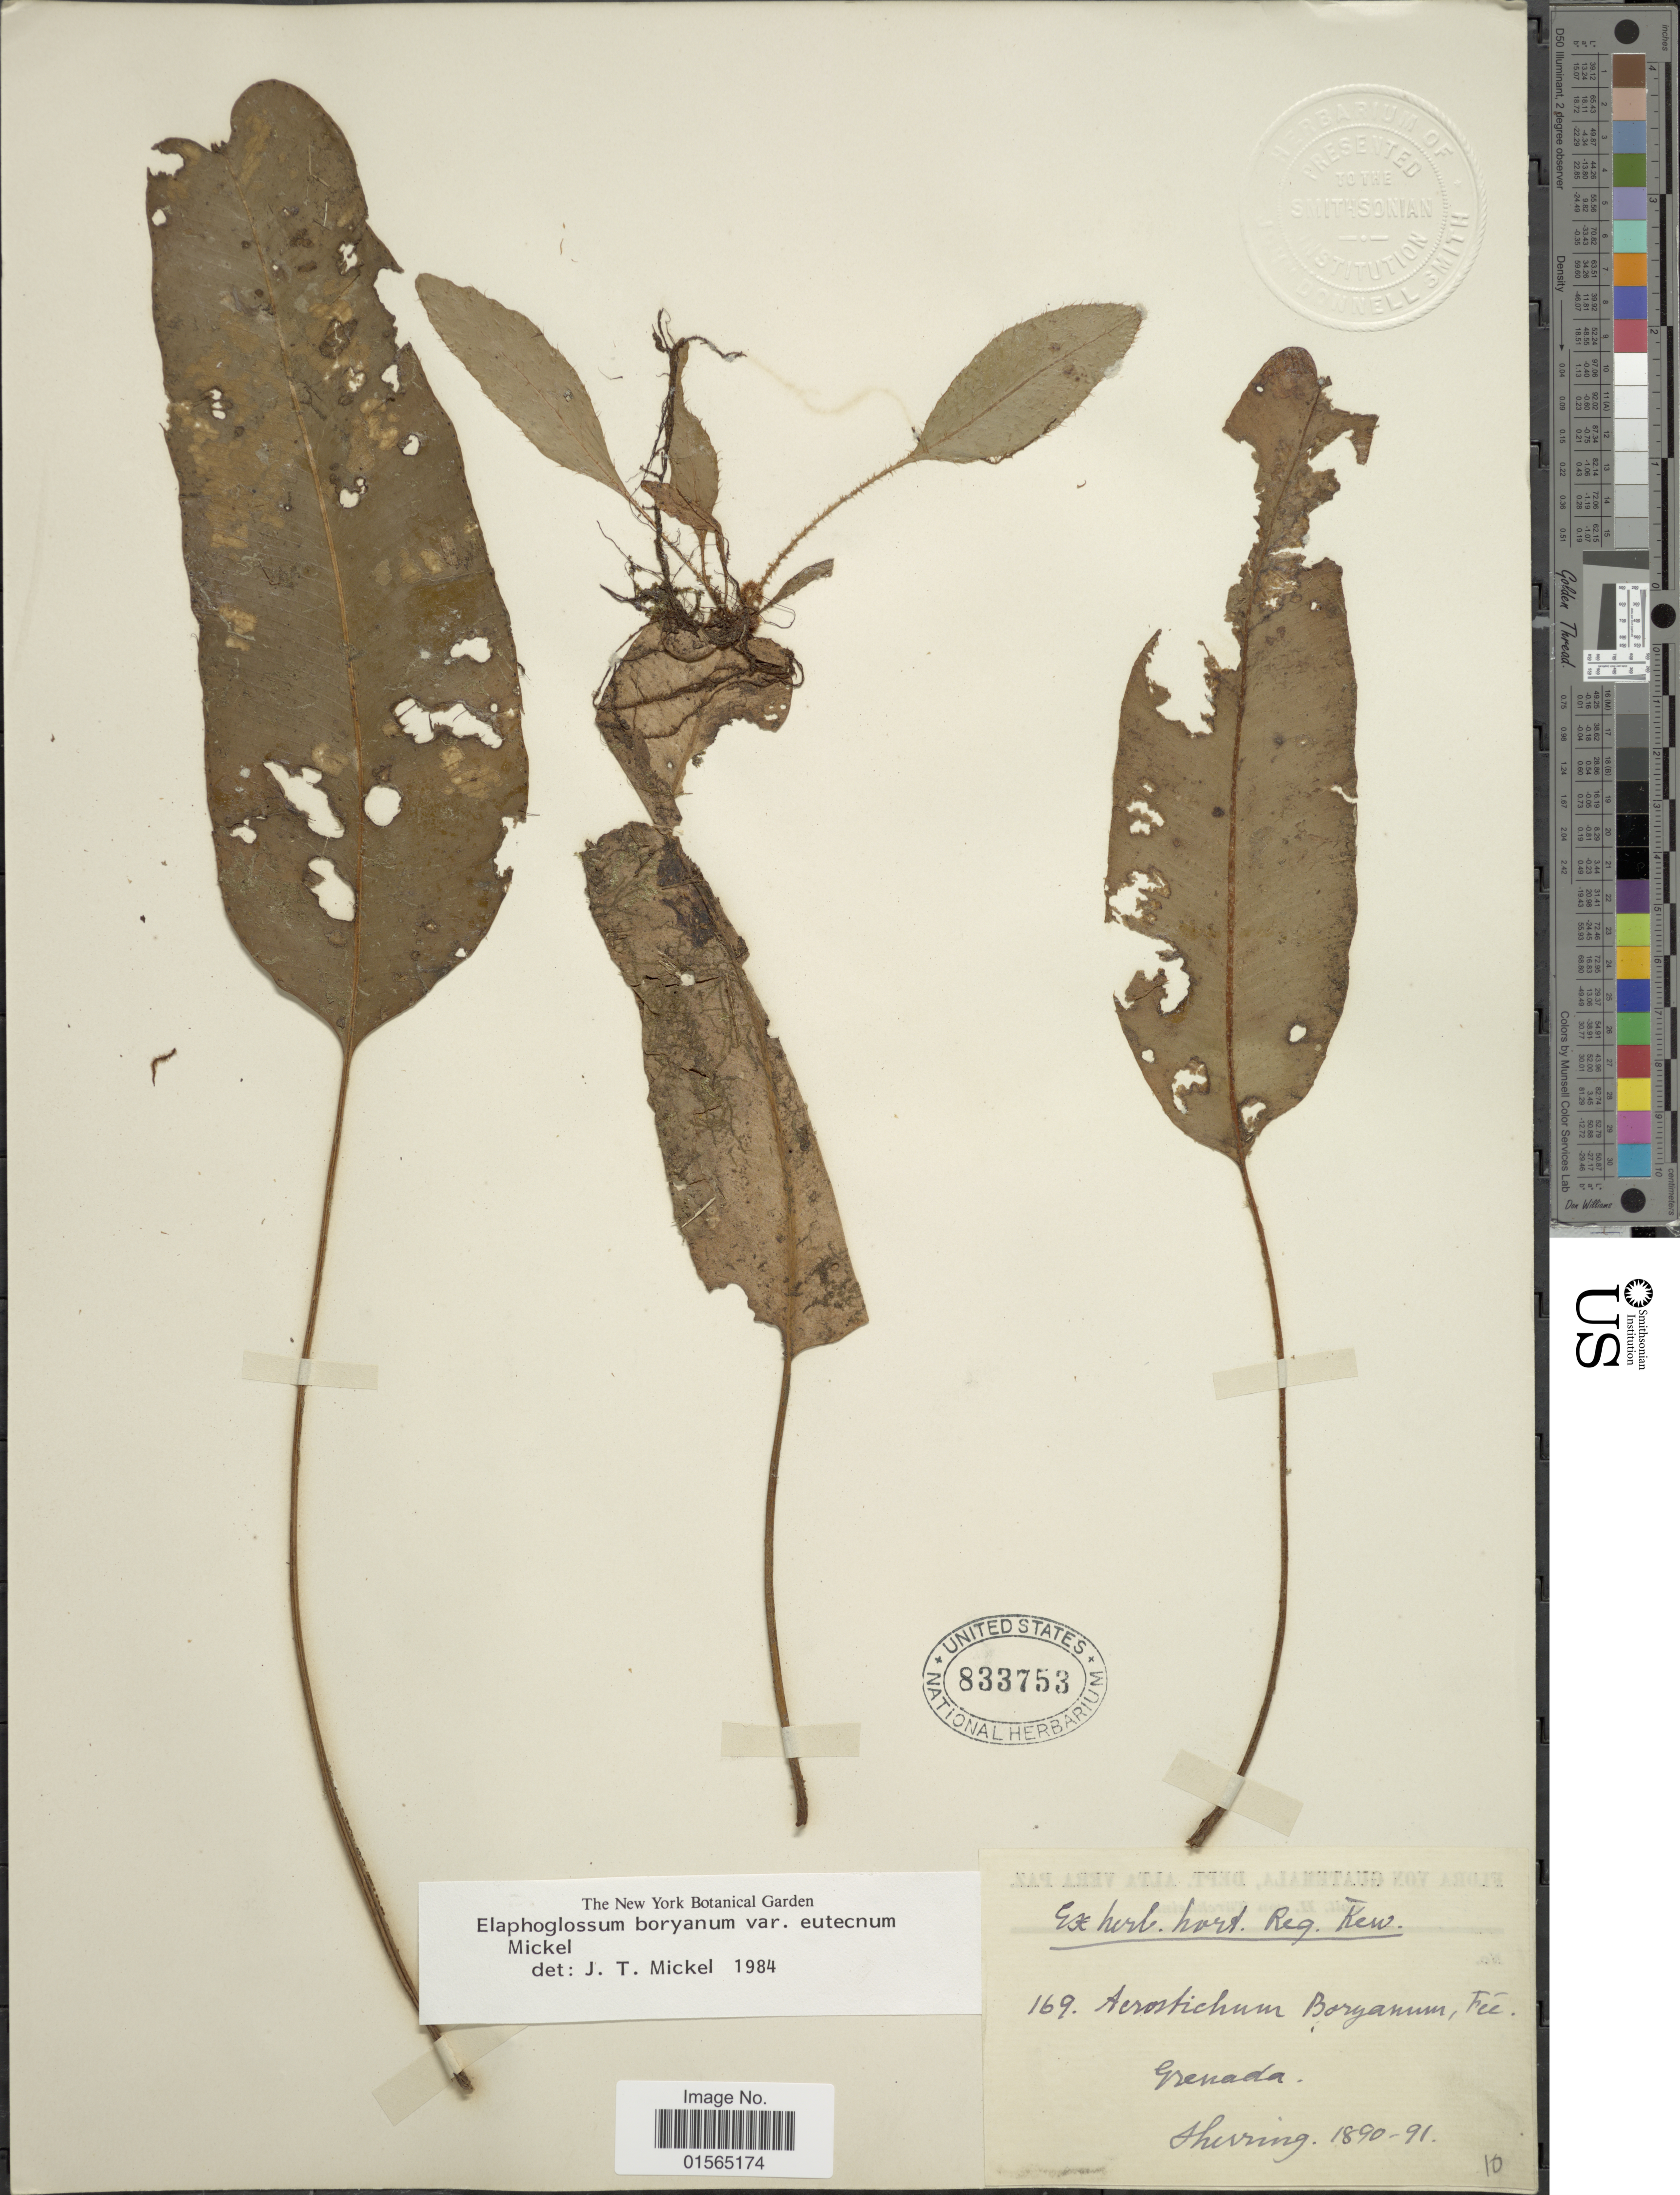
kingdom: Plantae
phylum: Tracheophyta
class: Polypodiopsida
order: Polypodiales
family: Dryopteridaceae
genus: Elaphoglossum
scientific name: Elaphoglossum boryanum var. eutecnum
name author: Mickel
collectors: Sherring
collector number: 169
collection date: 1890/1891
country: Grenada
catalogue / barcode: US 833753